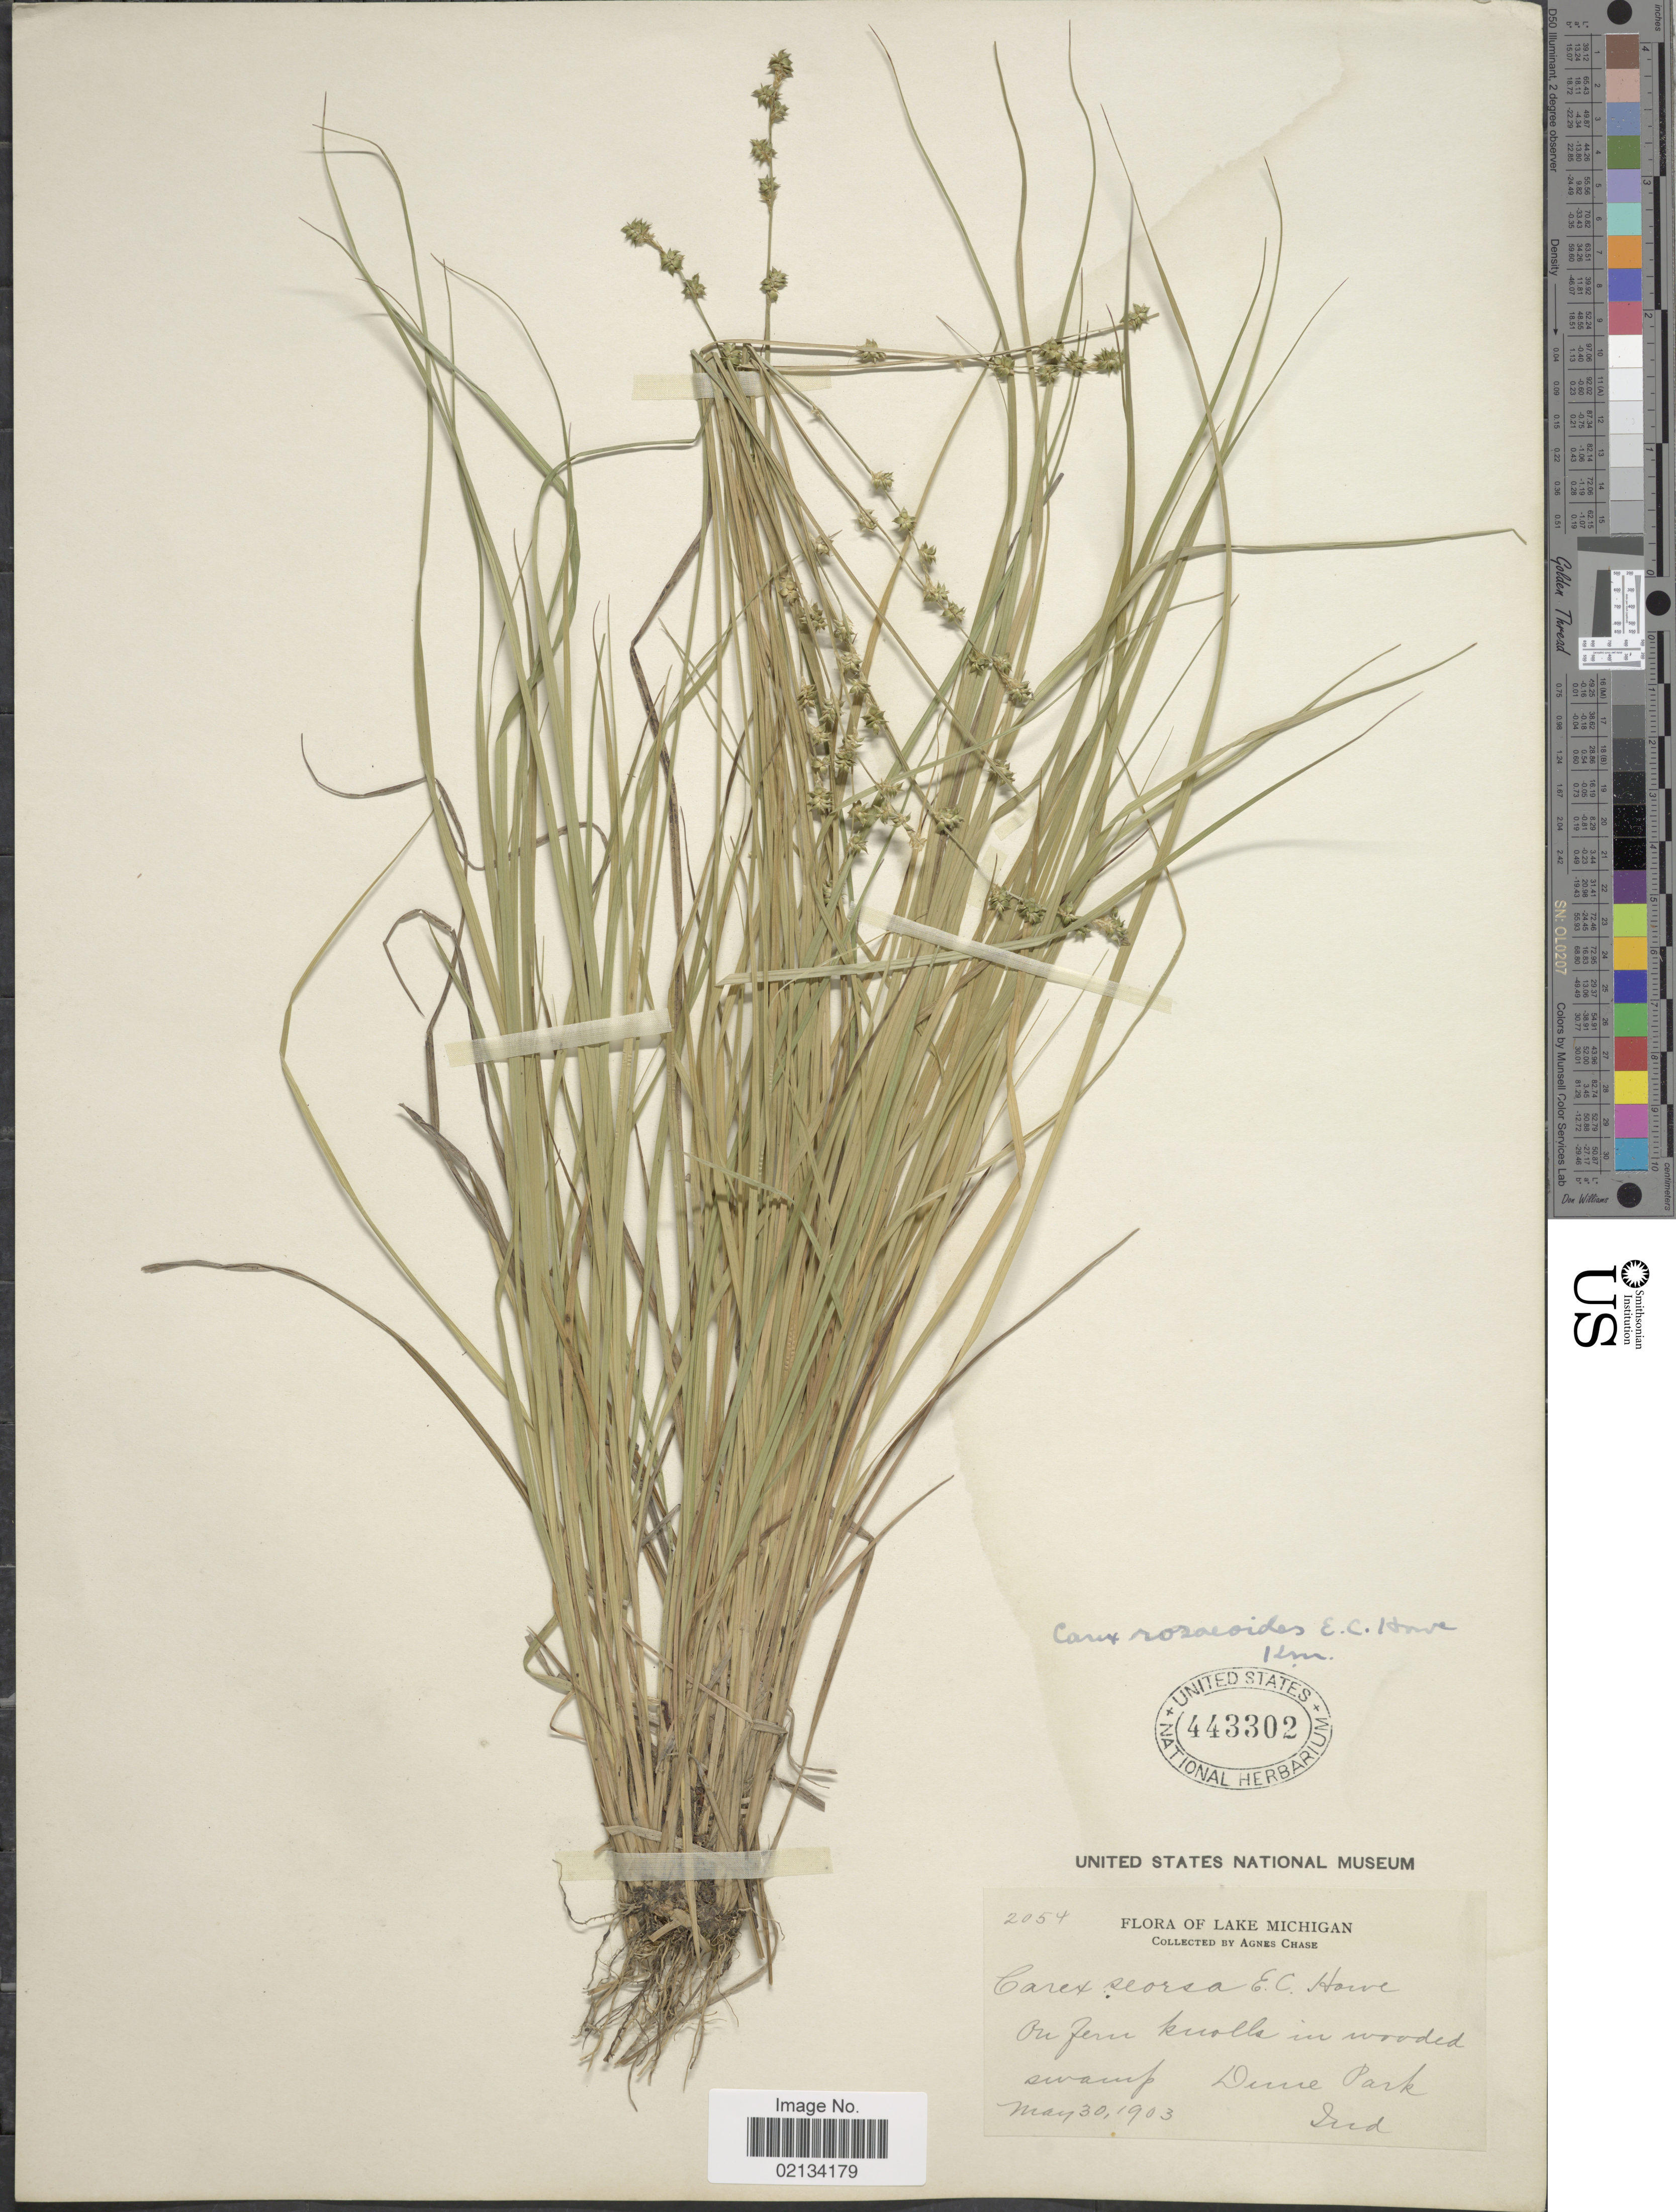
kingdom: Plantae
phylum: Tracheophyta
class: Liliopsida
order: Poales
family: Cyperaceae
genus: Carex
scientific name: Carex seorsa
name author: Howe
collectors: A. Chase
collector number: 2054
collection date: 1903-05-30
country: United States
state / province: Indiana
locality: Lake Michigan [unsure placement], in wooded swamp, Dune Park, Ind [unsure placement].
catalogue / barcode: US 443302